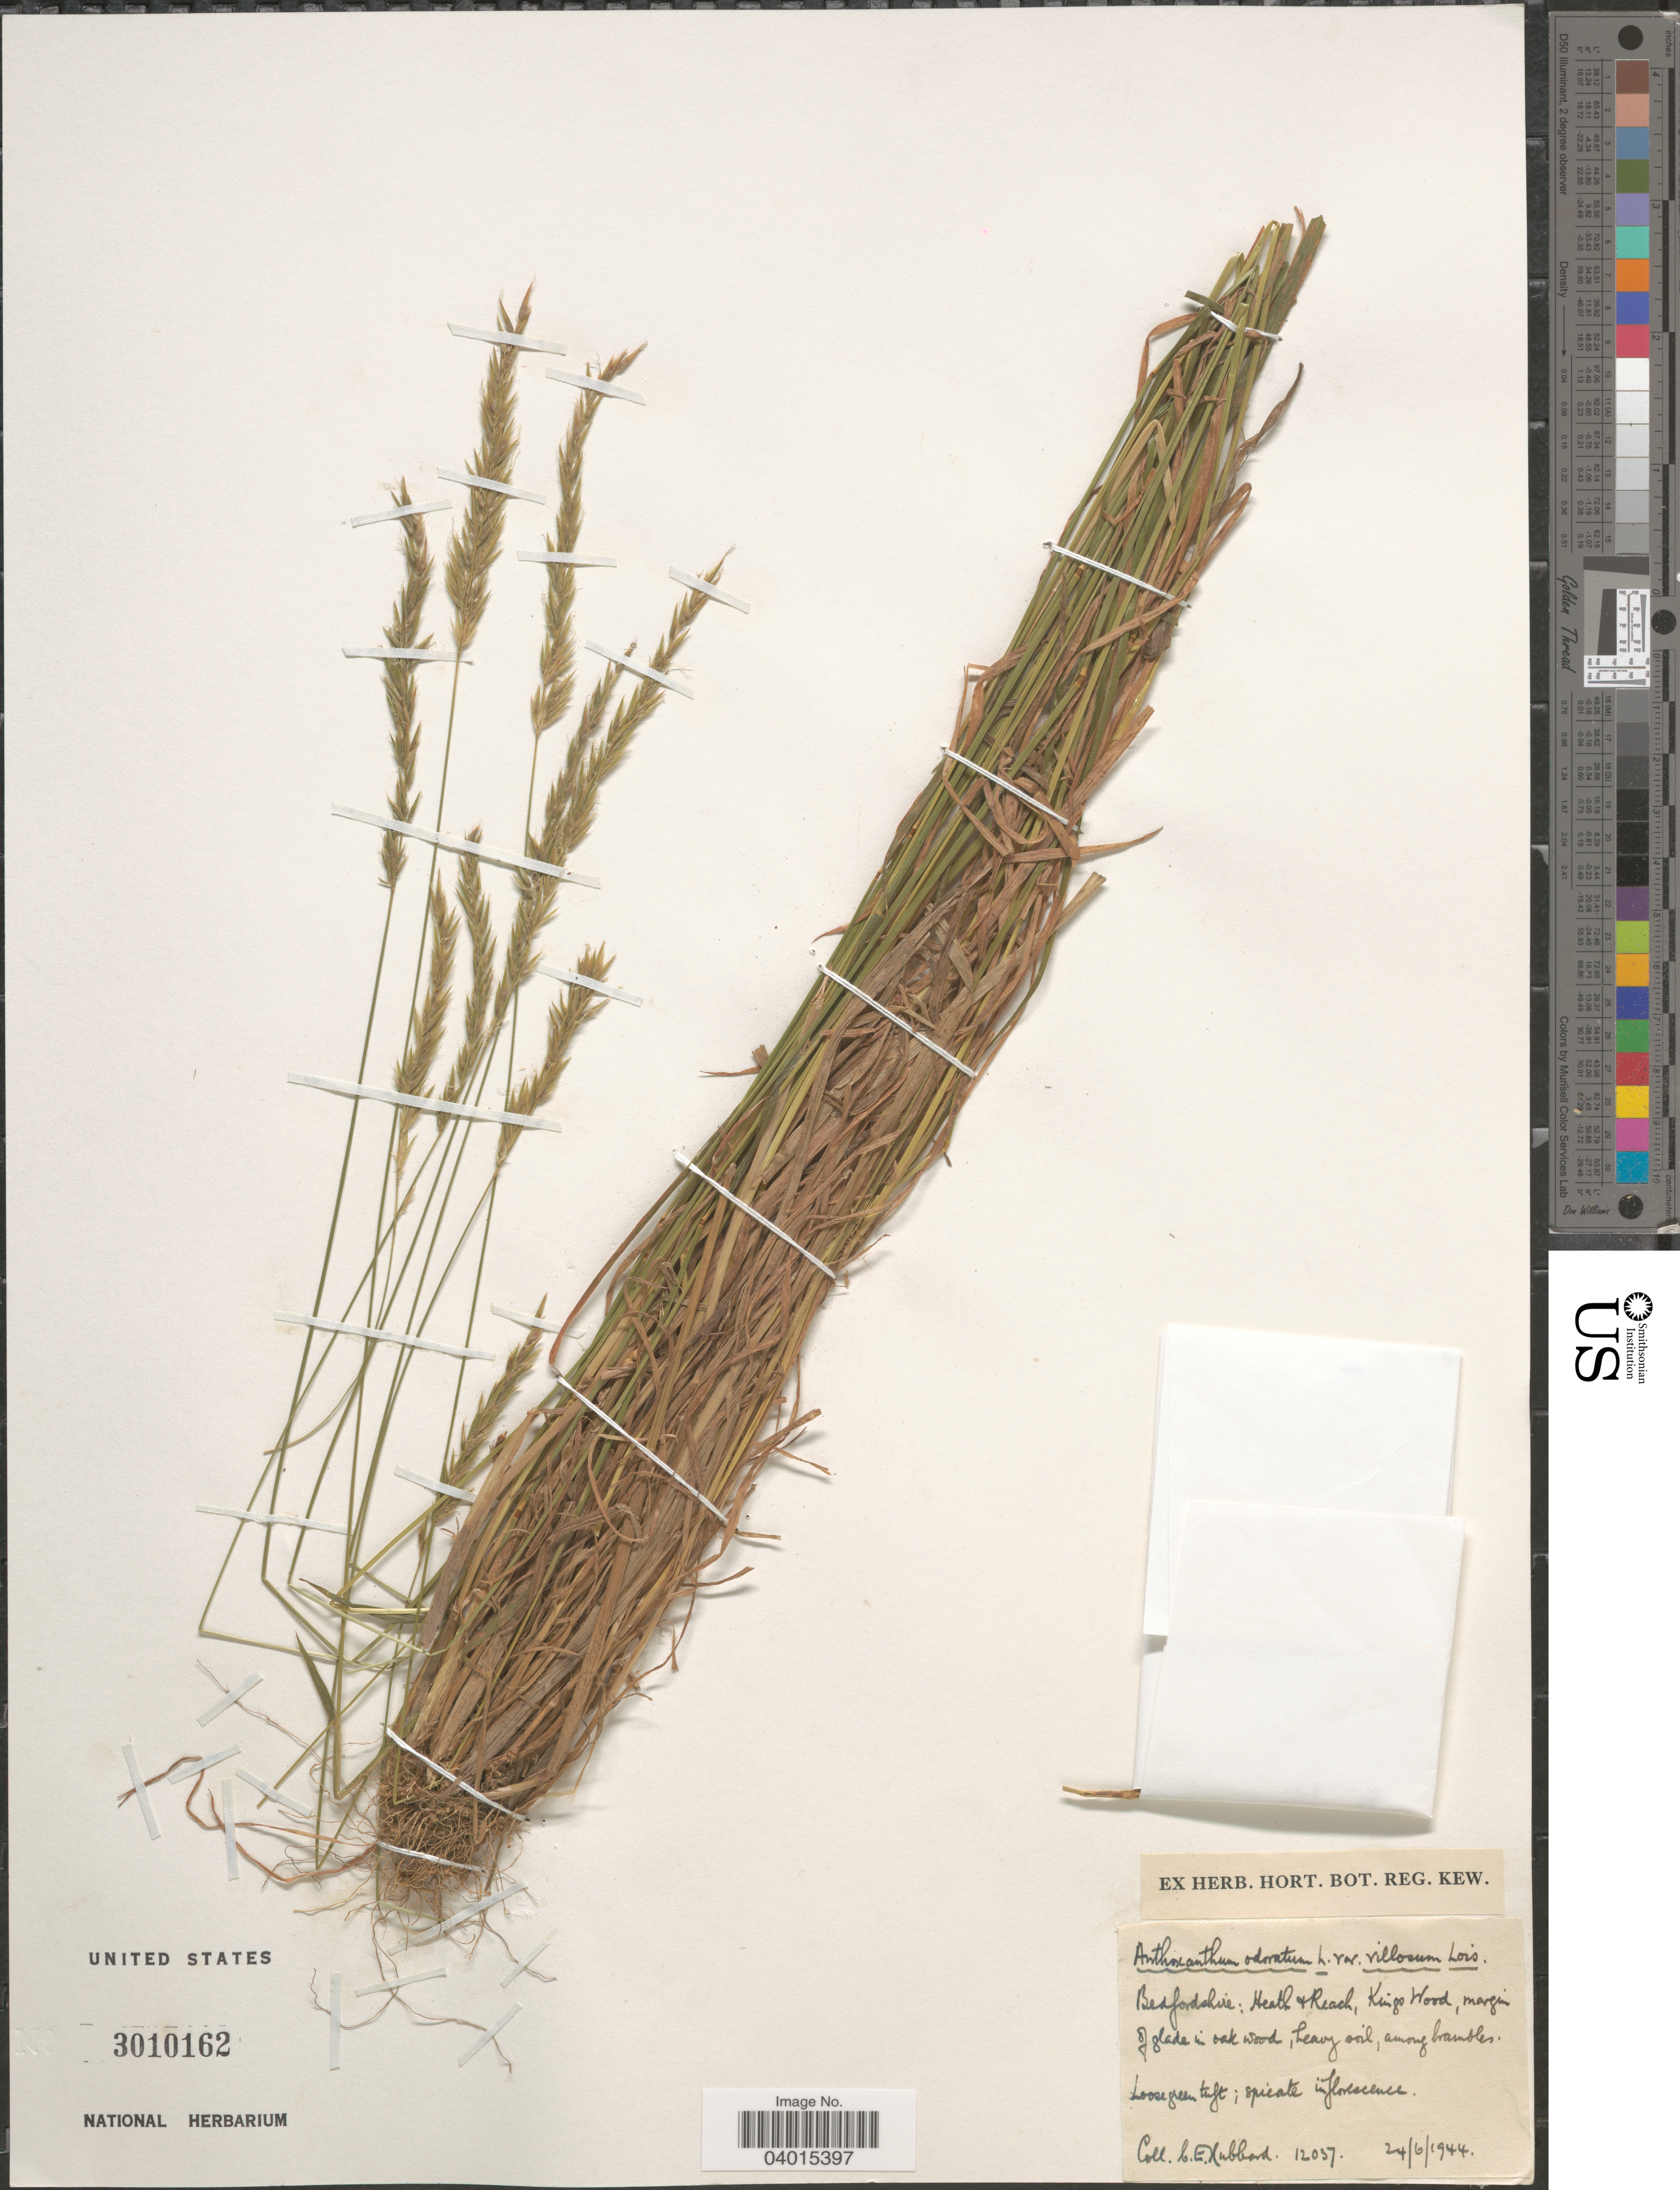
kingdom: Plantae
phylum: Tracheophyta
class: Liliopsida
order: Poales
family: Poaceae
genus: Anthoxanthum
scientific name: Anthoxanthum odoratum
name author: L.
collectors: C. E. Hubbard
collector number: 12037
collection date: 1944-06-24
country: United Kingdom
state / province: England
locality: Bedfordshire: Heath & Reach, Kings Wood.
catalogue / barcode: US 3010162